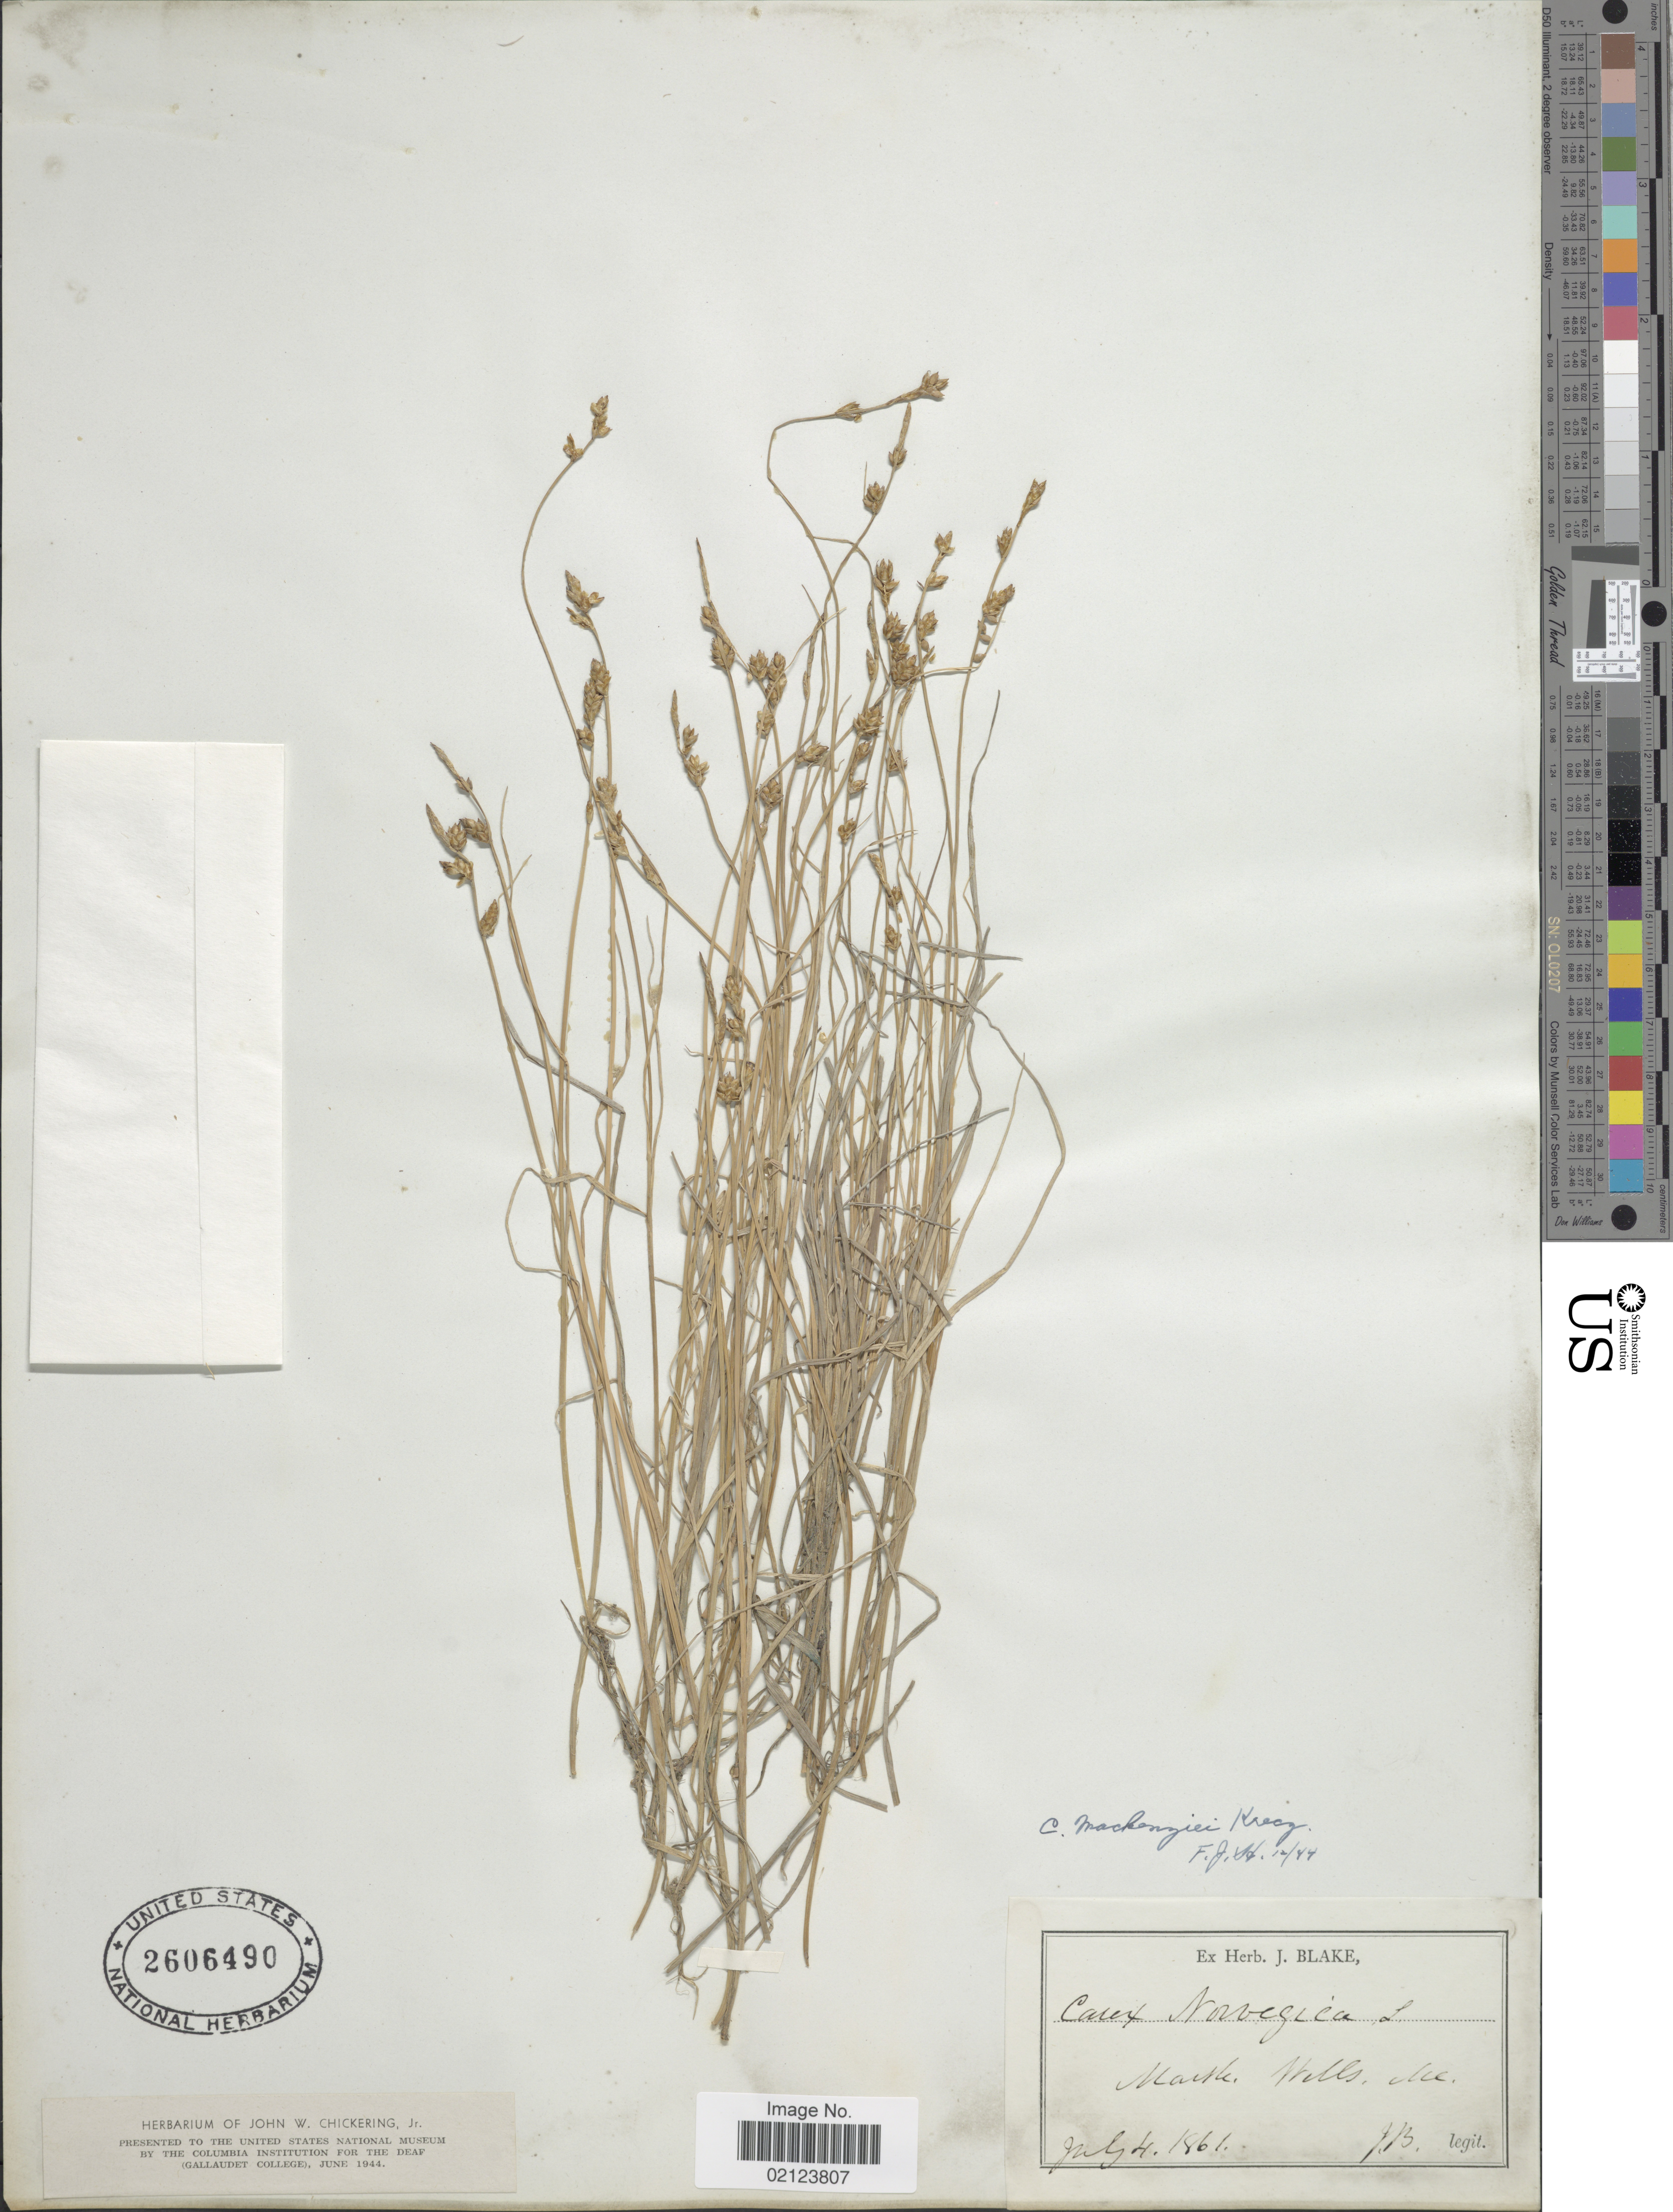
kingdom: Plantae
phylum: Tracheophyta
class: Liliopsida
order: Poales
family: Cyperaceae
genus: Carex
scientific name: Carex mackenziei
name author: V.I. Krecz.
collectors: J. Blake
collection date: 1861-07-04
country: United States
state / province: Maine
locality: Maisk, Wells, Me.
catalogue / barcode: US 2606490